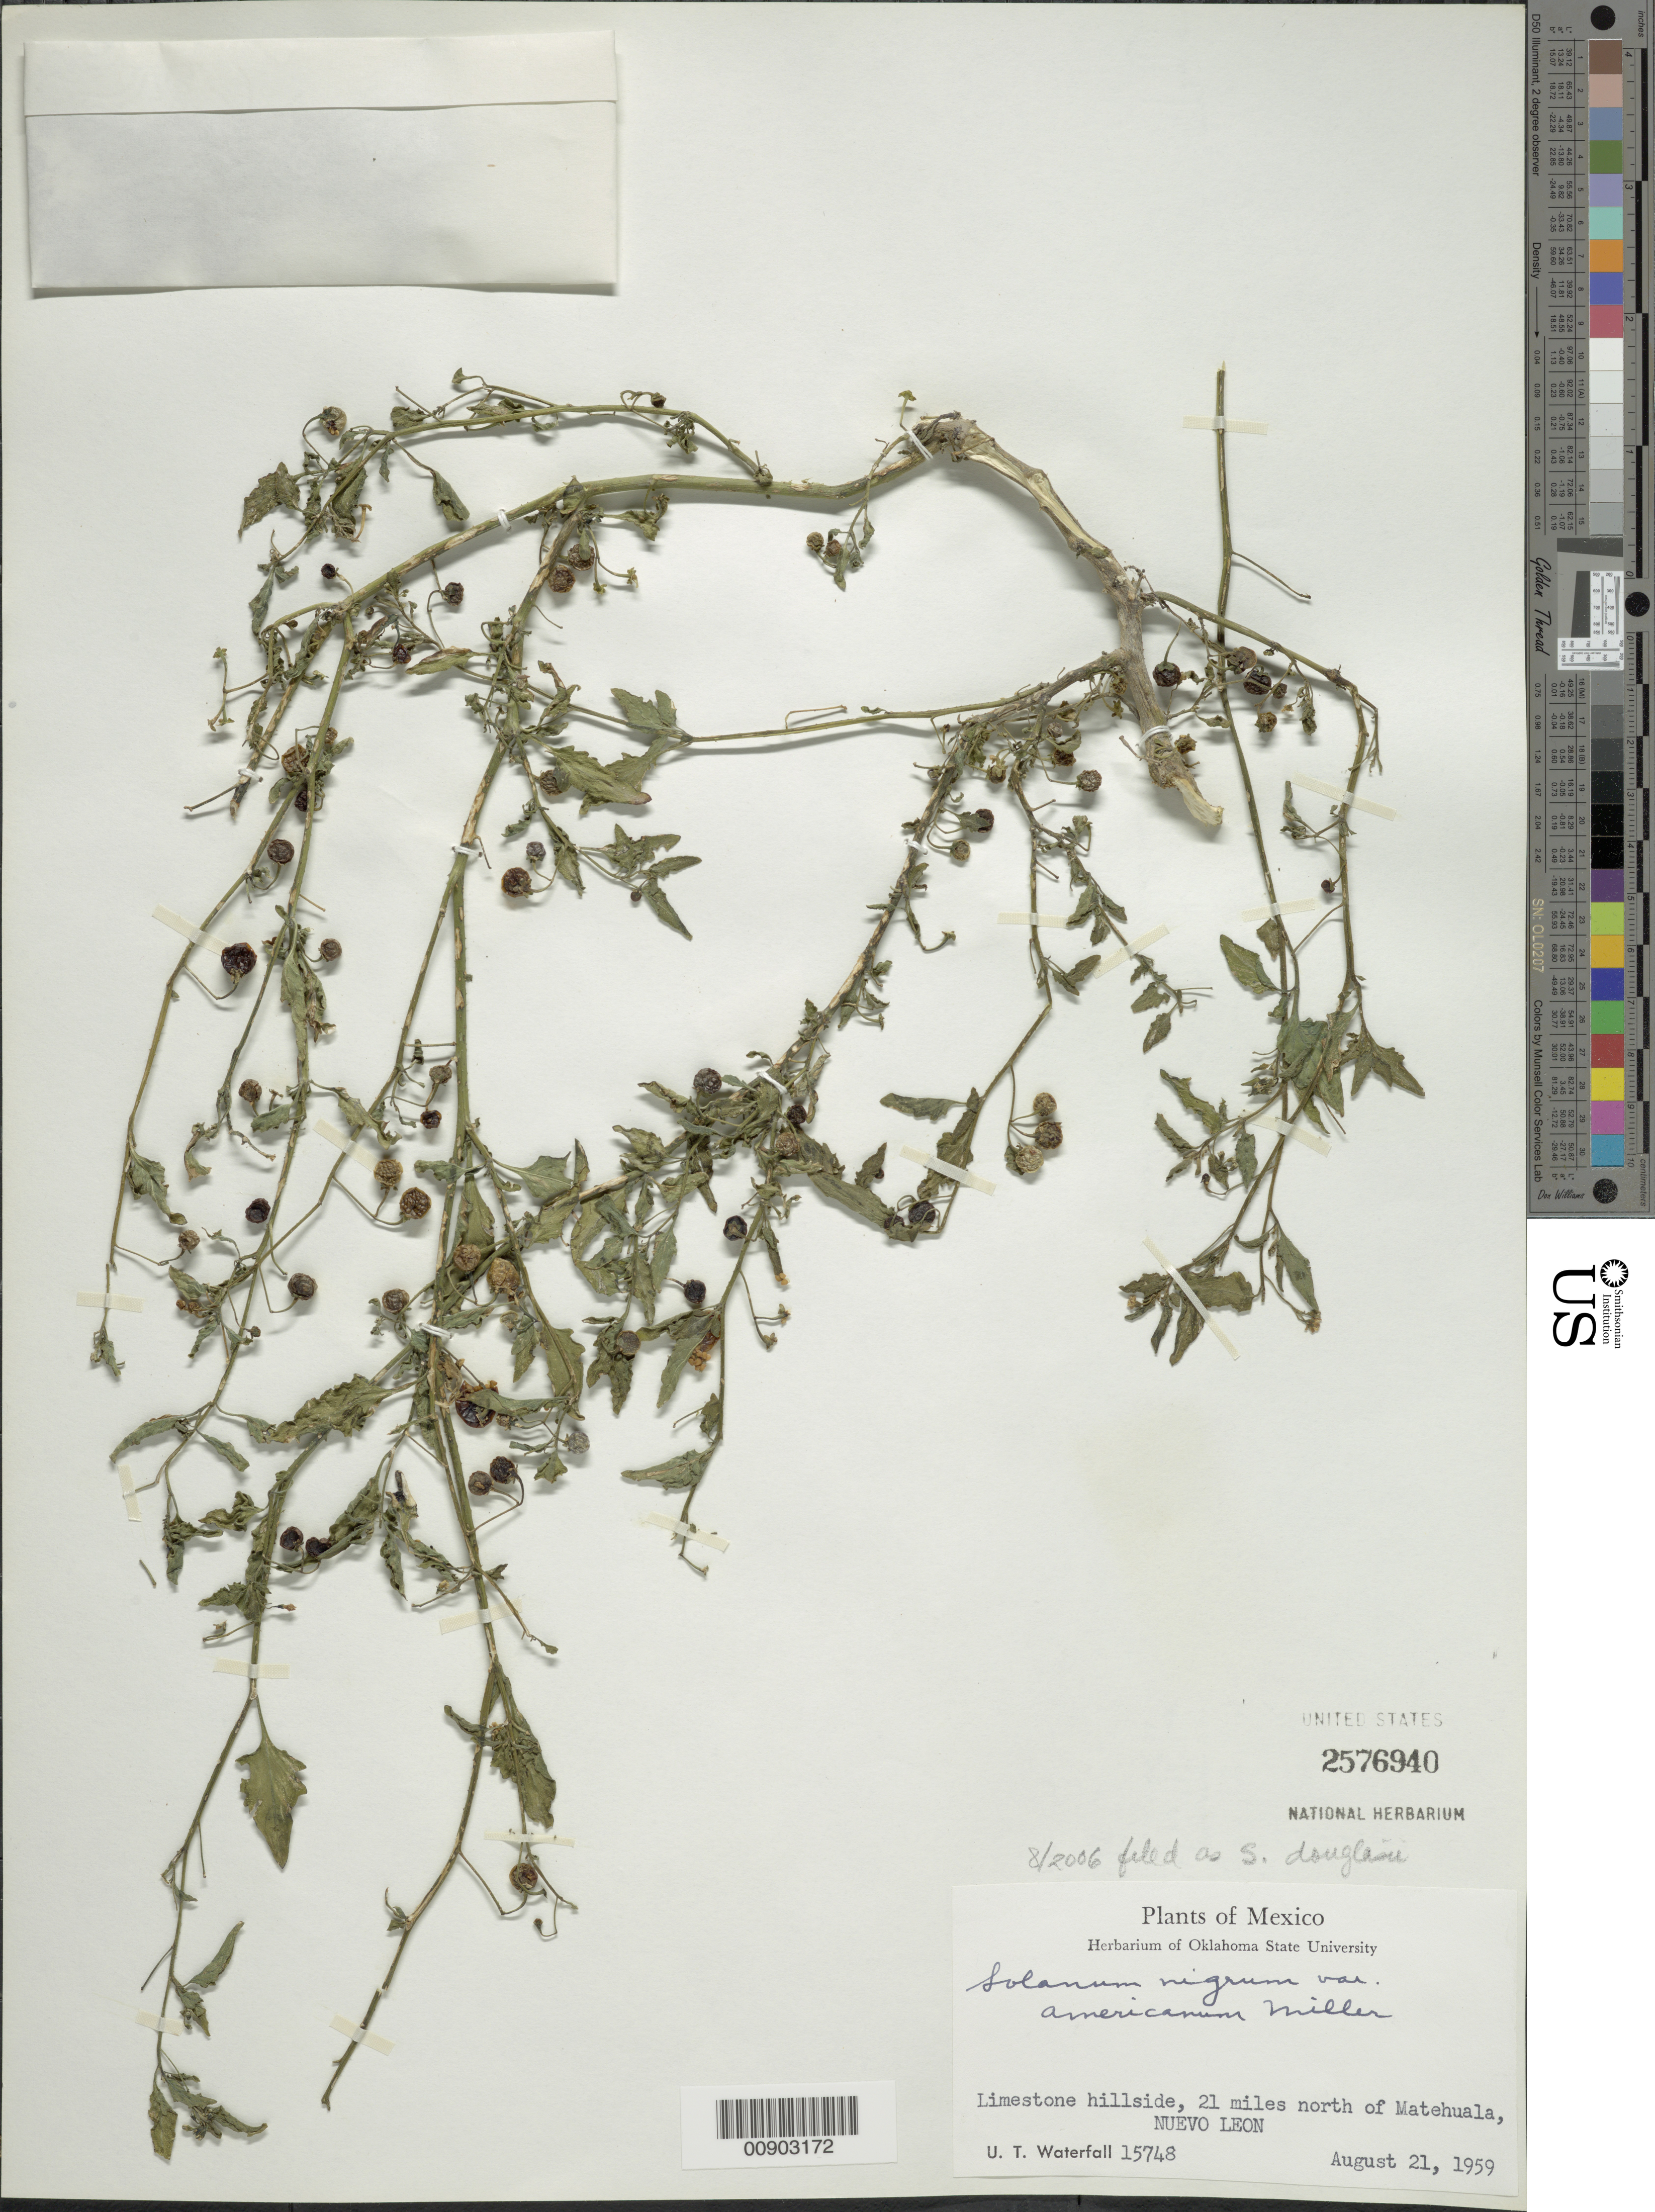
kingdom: Plantae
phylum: Tracheophyta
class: Magnoliopsida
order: Solanales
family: Solanaceae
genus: Solanum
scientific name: Solanum americanum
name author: Mill.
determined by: Knapp, S. D.; Särkinen, T.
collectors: U. T. Waterfall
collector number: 15748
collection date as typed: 21 Aug 1959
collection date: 1959-08-21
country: Mexico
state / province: Nuevo León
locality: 21 miles north of Matehuala, Nuevo León.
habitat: Limestone hillside.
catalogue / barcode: US 2576940